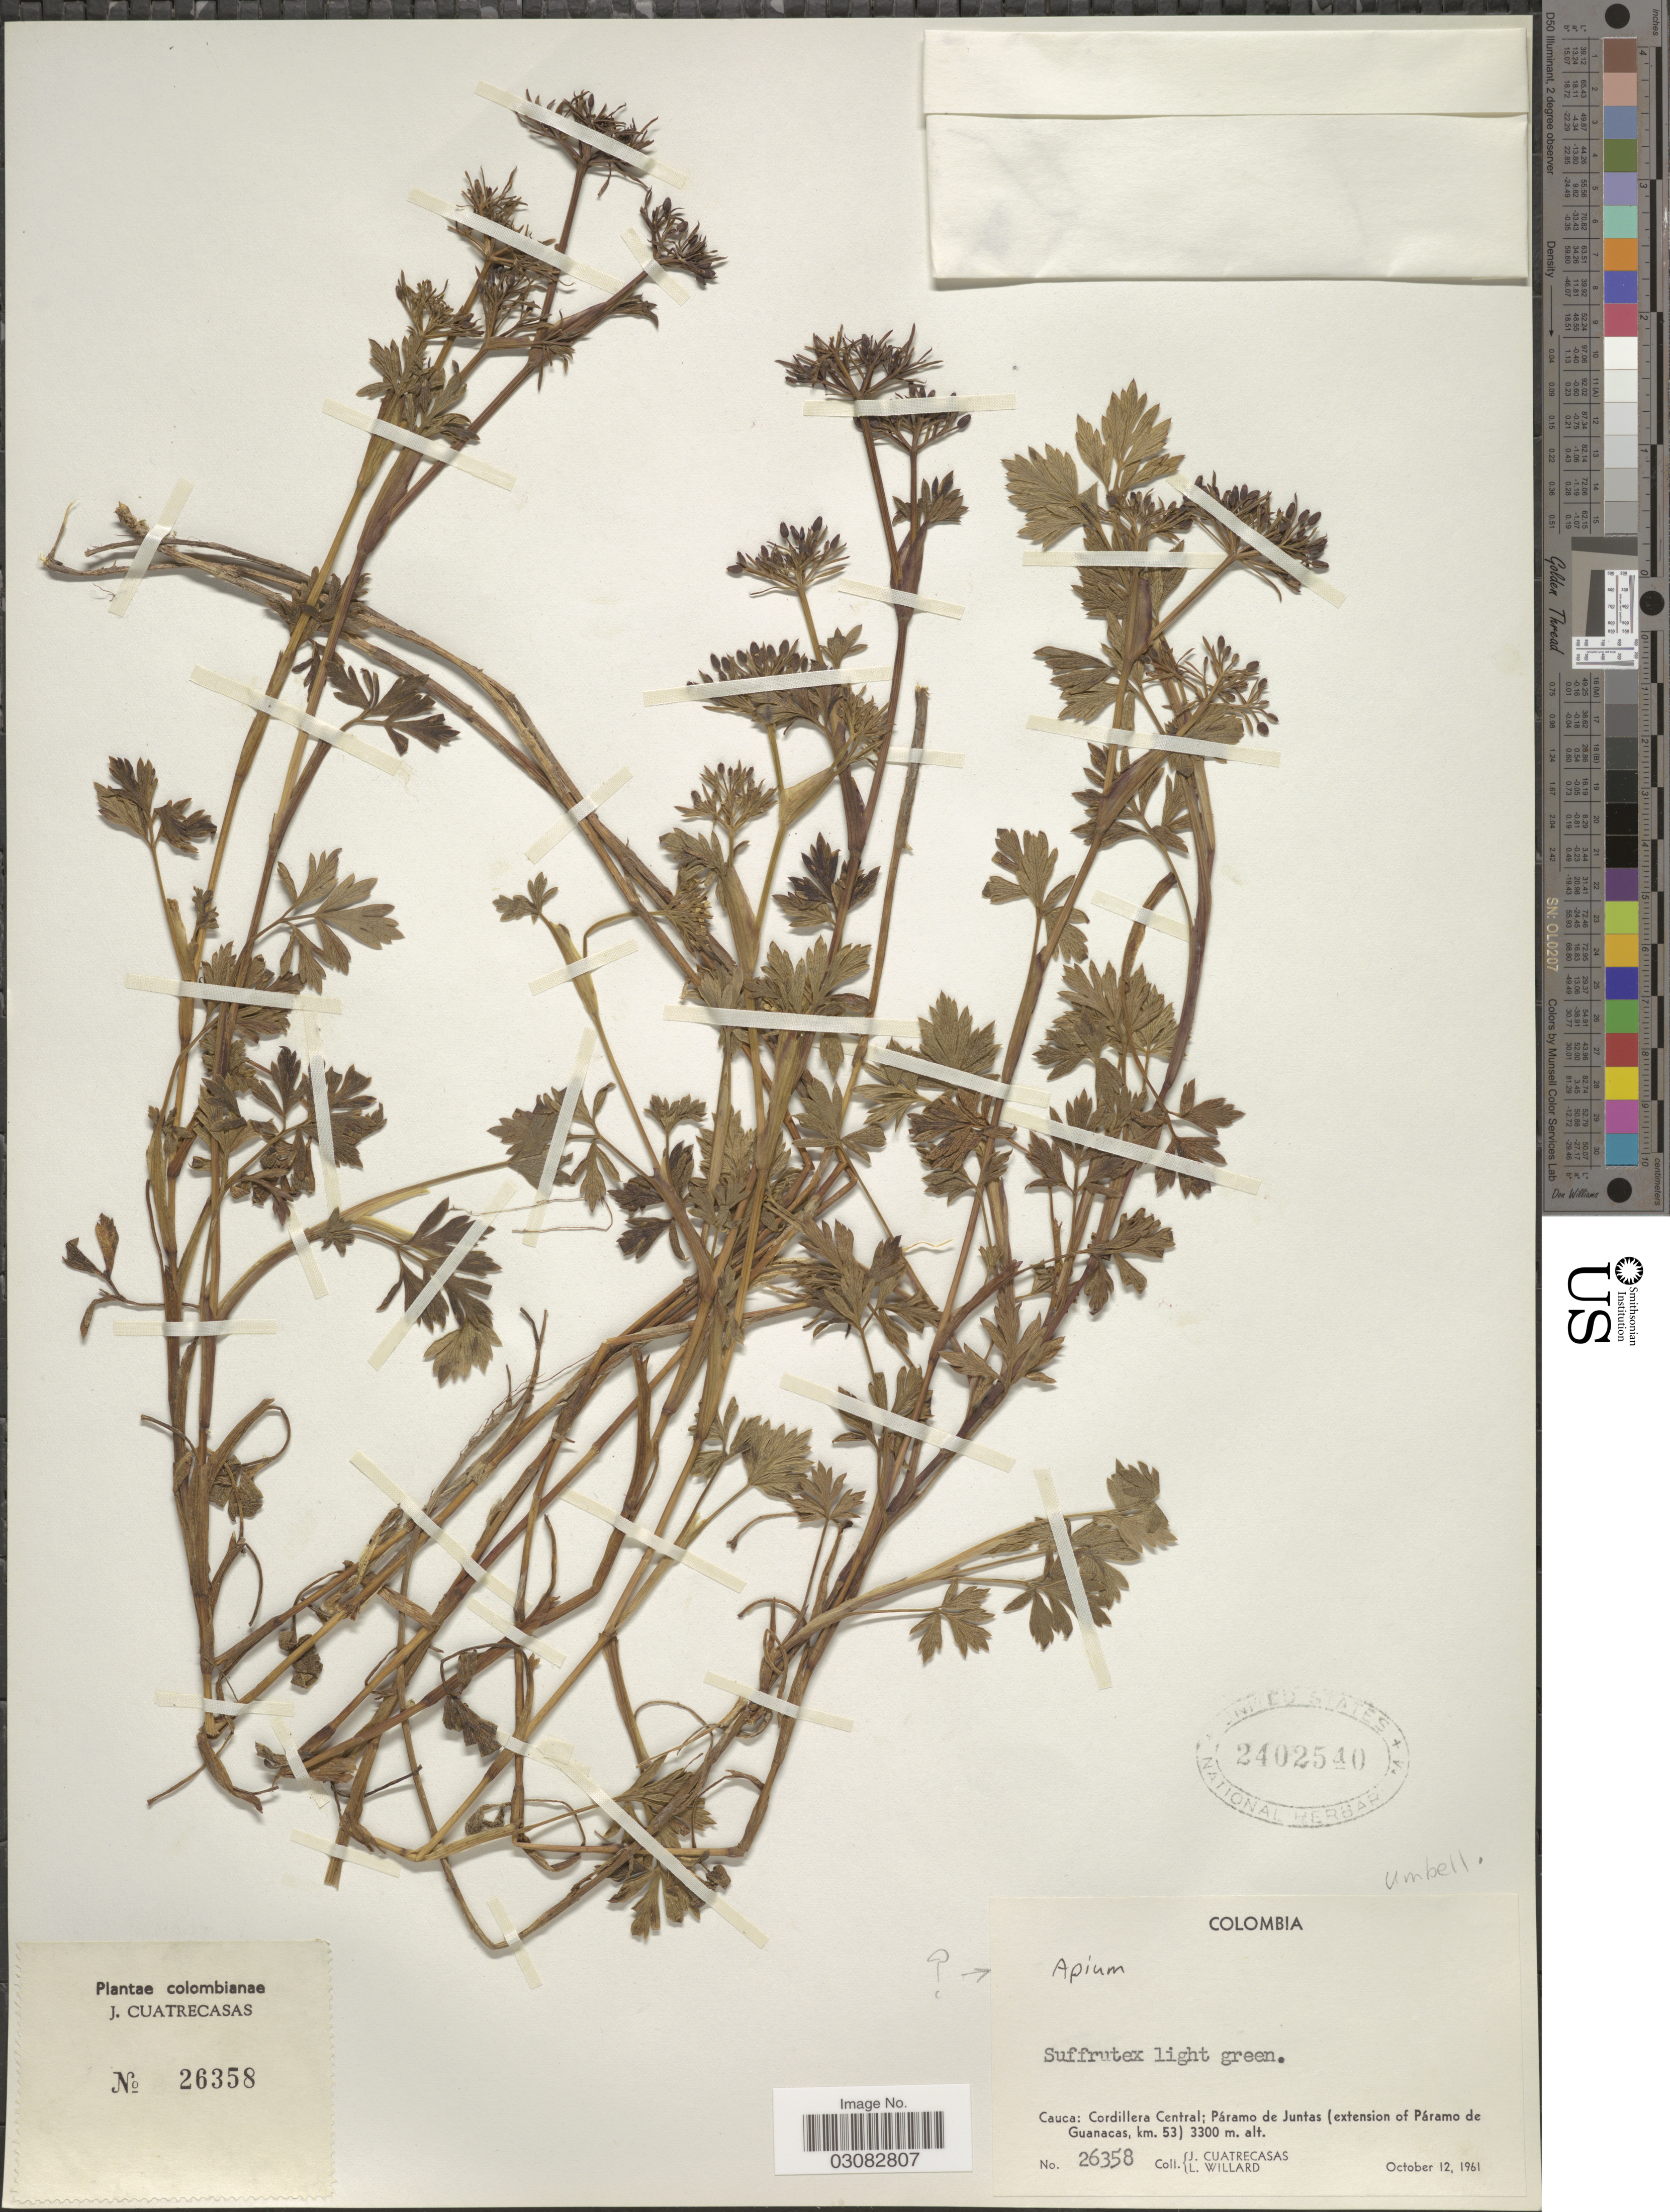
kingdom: Plantae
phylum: Tracheophyta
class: Magnoliopsida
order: Apiales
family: Apiaceae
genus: Apium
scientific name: Apium sp.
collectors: J. Cuatrecasas & L. Willard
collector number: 26358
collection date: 1961-10-12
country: Colombia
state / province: Cauca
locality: Cordillera Central; Páramo de Juntas (extension of Páramo de Guanacas, km. 53).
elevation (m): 3300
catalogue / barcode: US 2402540